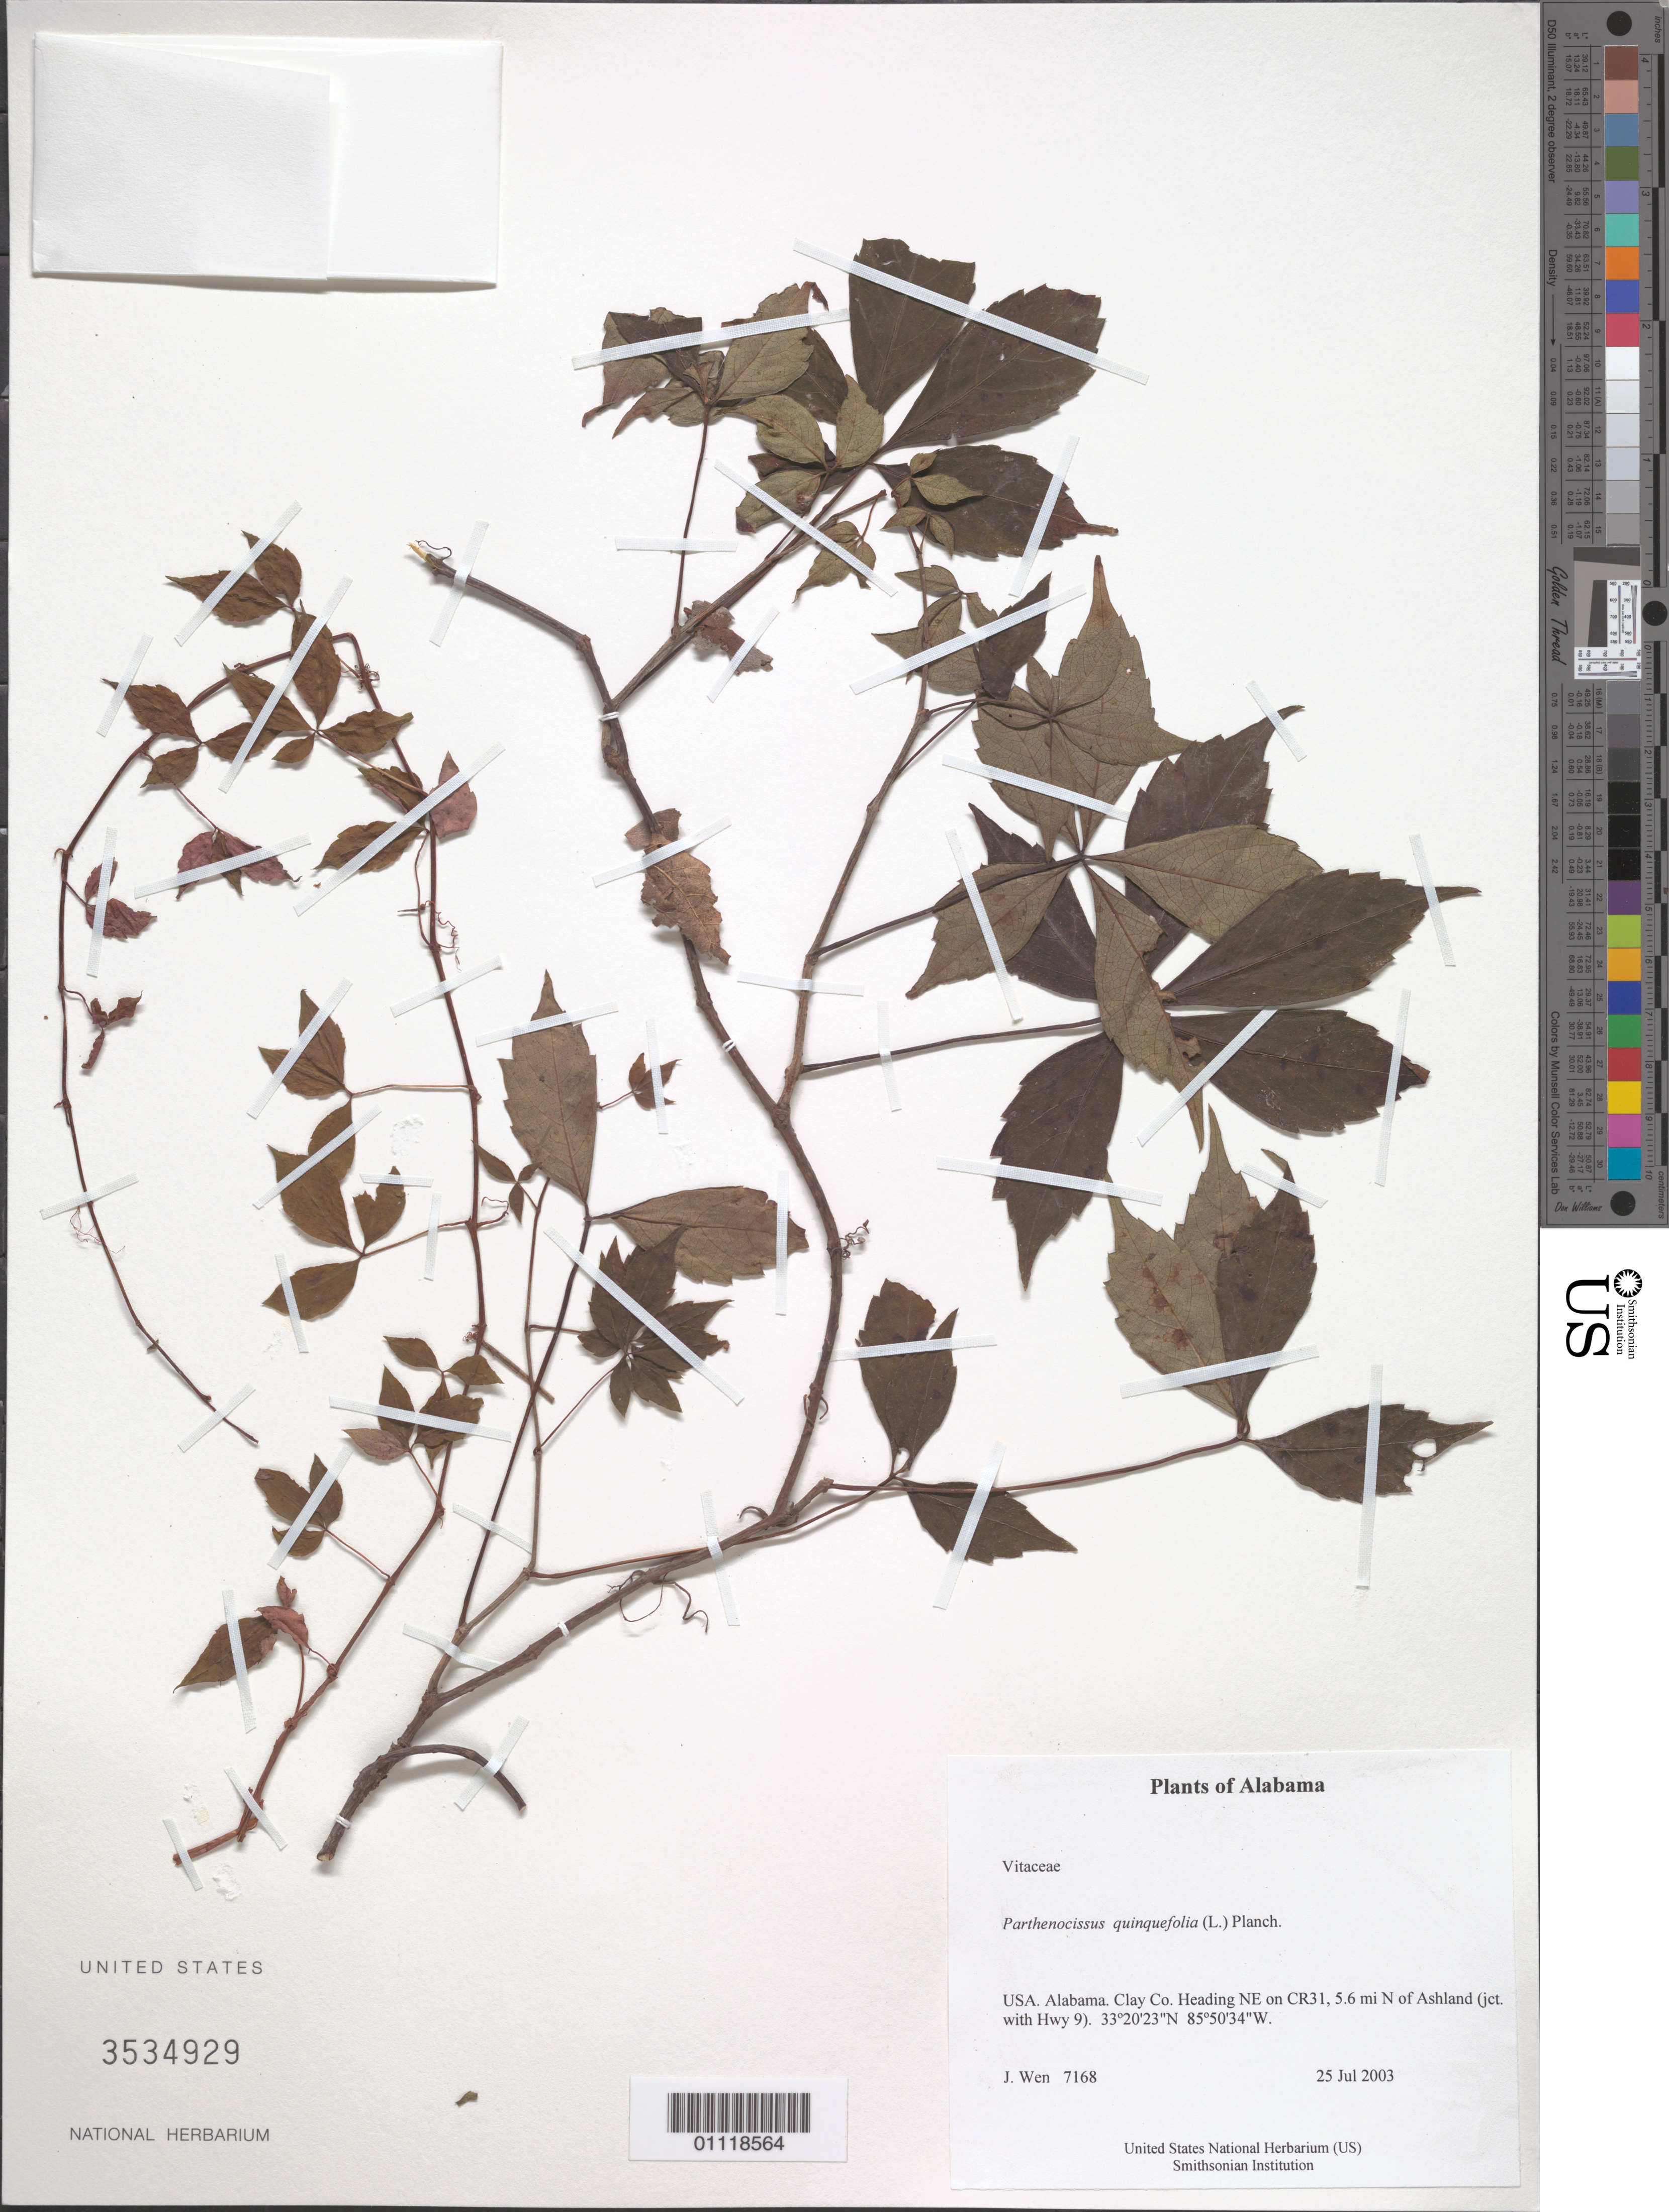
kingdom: Plantae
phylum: Tracheophyta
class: Magnoliopsida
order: Vitales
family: Vitaceae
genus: Parthenocissus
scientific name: Parthenocissus quinquefolia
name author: (L.) Planch.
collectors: J. Wen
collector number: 7168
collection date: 2003-07-25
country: United States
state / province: Alabama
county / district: Clay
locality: Heading NE on CR31, 5.6 mi N of Ashland (jct. with Hwy 9).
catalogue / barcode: US 3534929